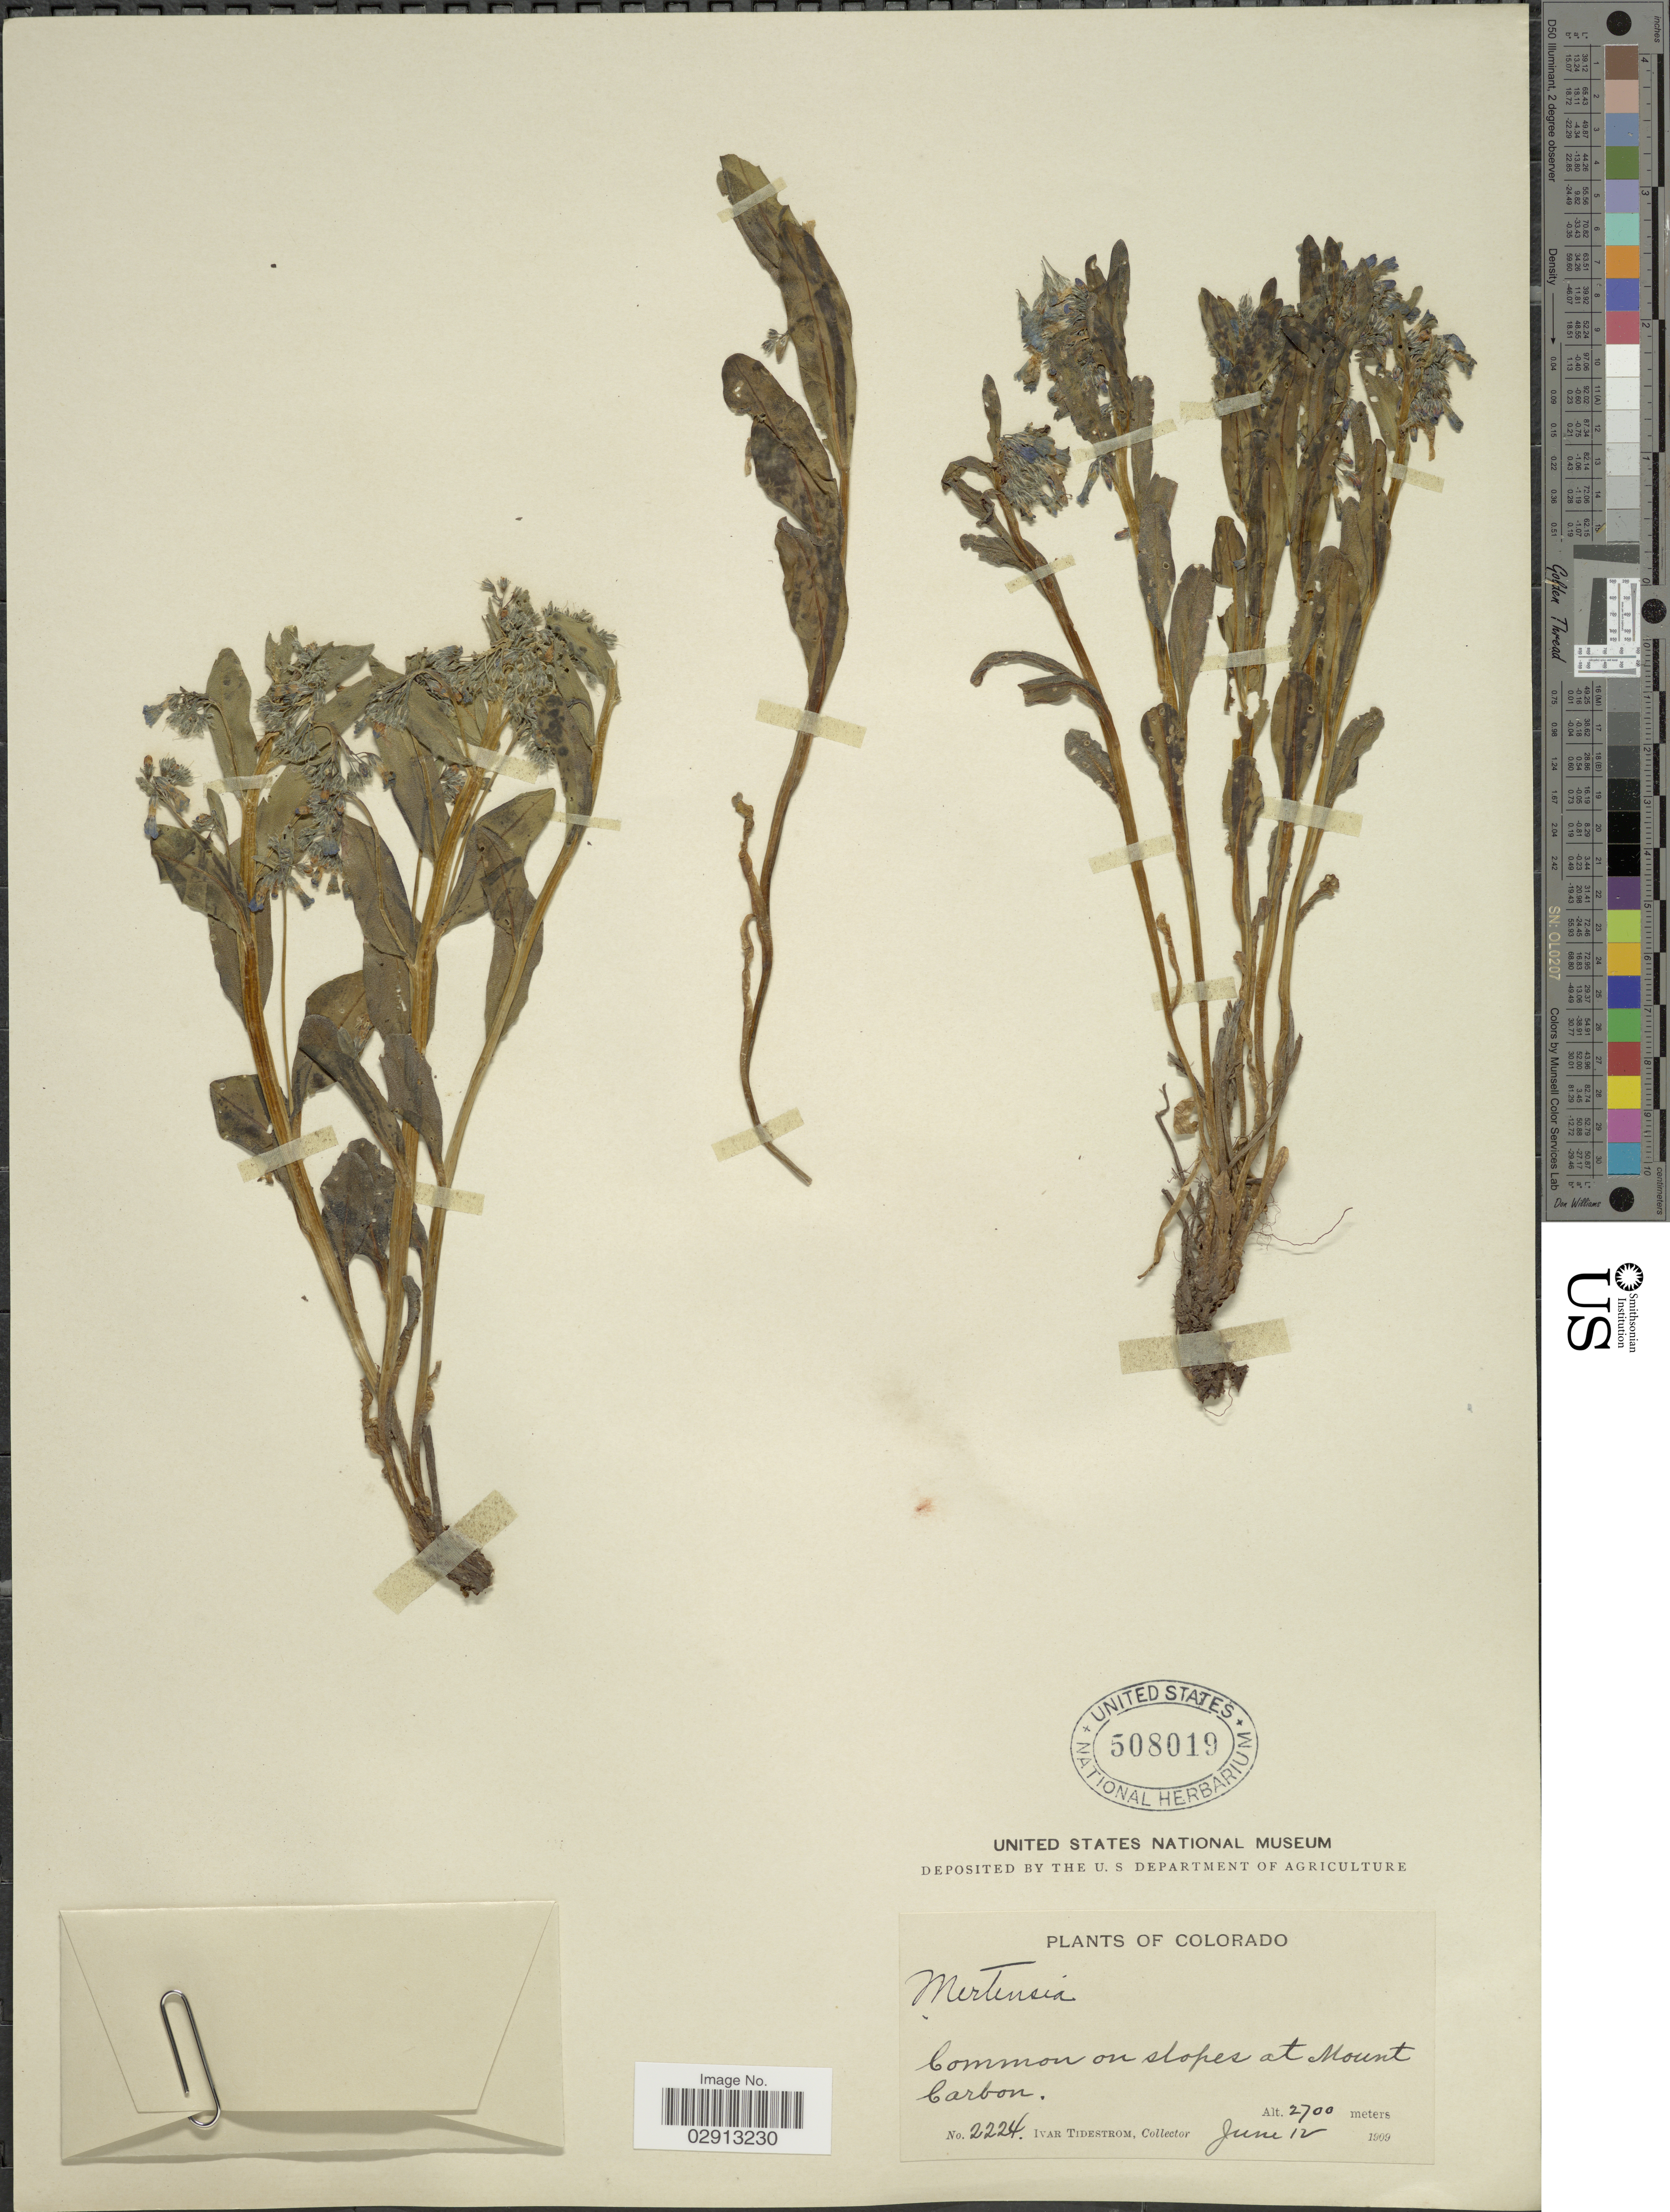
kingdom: Plantae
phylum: Tracheophyta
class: Magnoliopsida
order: Boraginales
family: Boraginaceae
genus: Mertensia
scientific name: Mertensia viridis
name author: (A. Nelson) A. Nelson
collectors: I. F. Tidestrom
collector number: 2224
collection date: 1909-06-12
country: United States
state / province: Colorado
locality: Common on slopes at Mount Carbon.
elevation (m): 2700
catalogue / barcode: US 508019